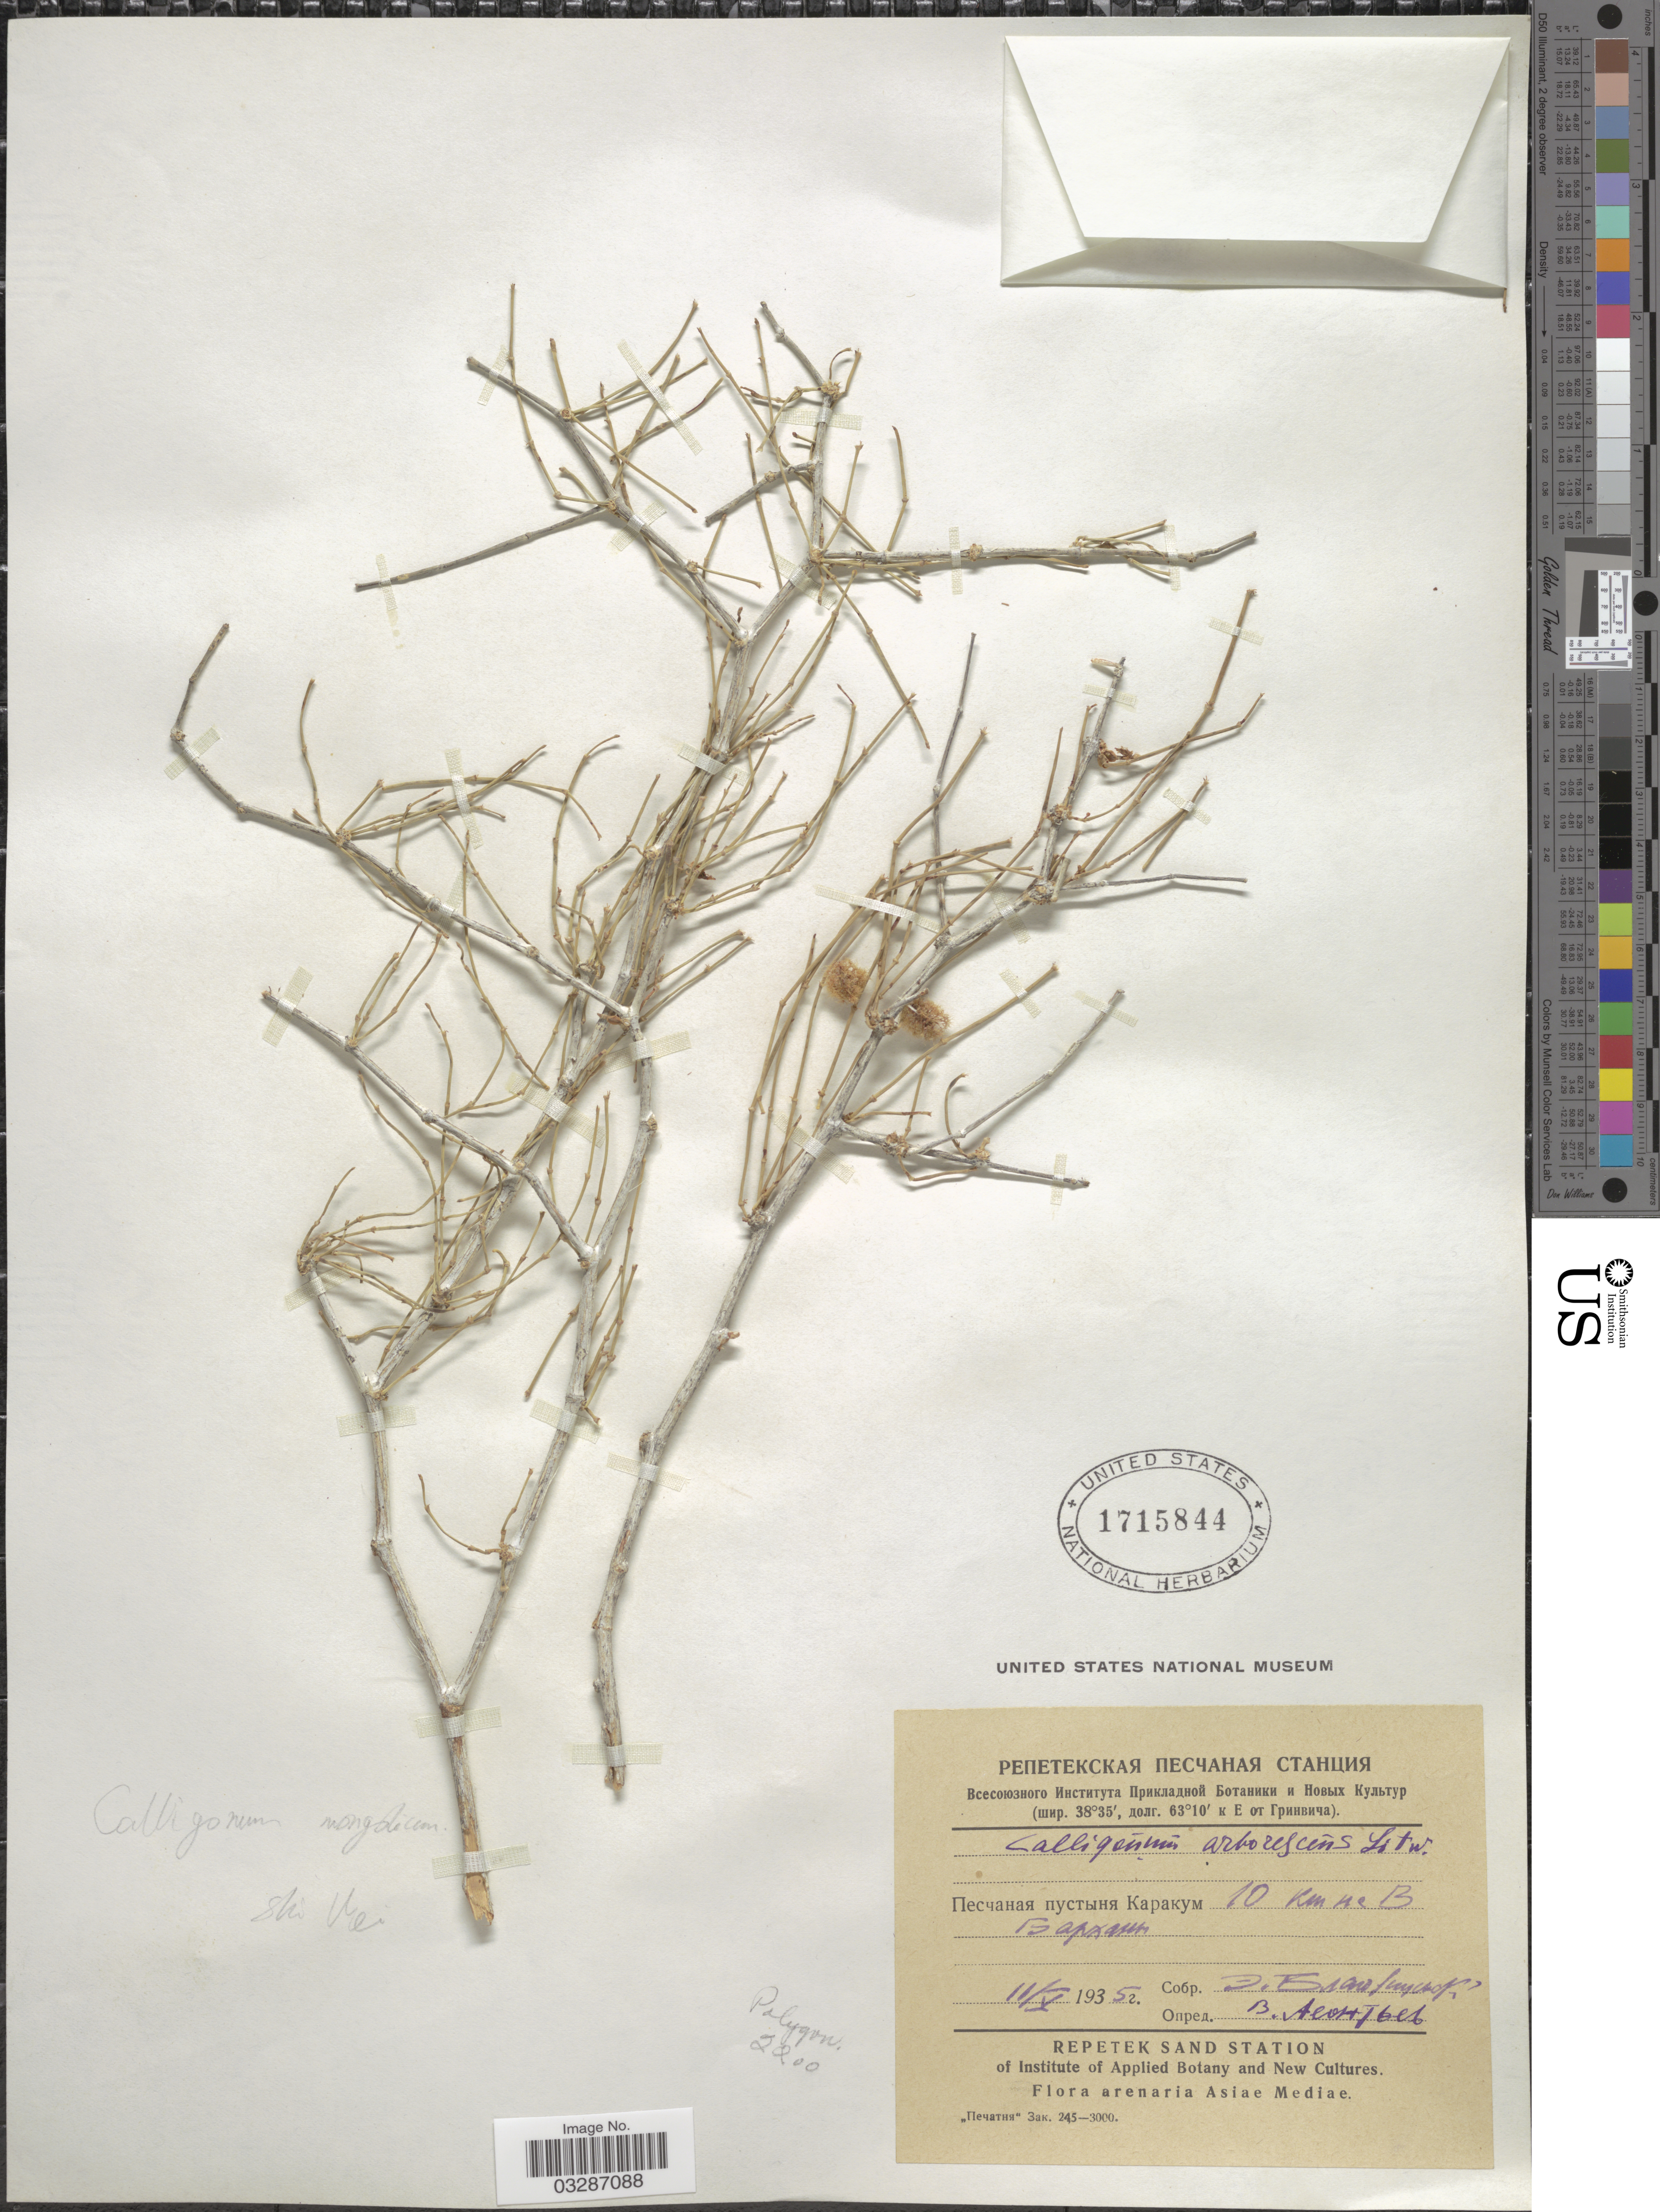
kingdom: Plantae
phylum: Tracheophyta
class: Magnoliopsida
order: Caryophyllales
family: Polygonaceae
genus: Calligonum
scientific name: Calligonum arborescens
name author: Litv.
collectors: E. Blagoveshenskiy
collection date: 1935-05-11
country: Turkmenistan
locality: Karakum Desert, 10 km E of Repetek.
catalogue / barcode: US 1715844